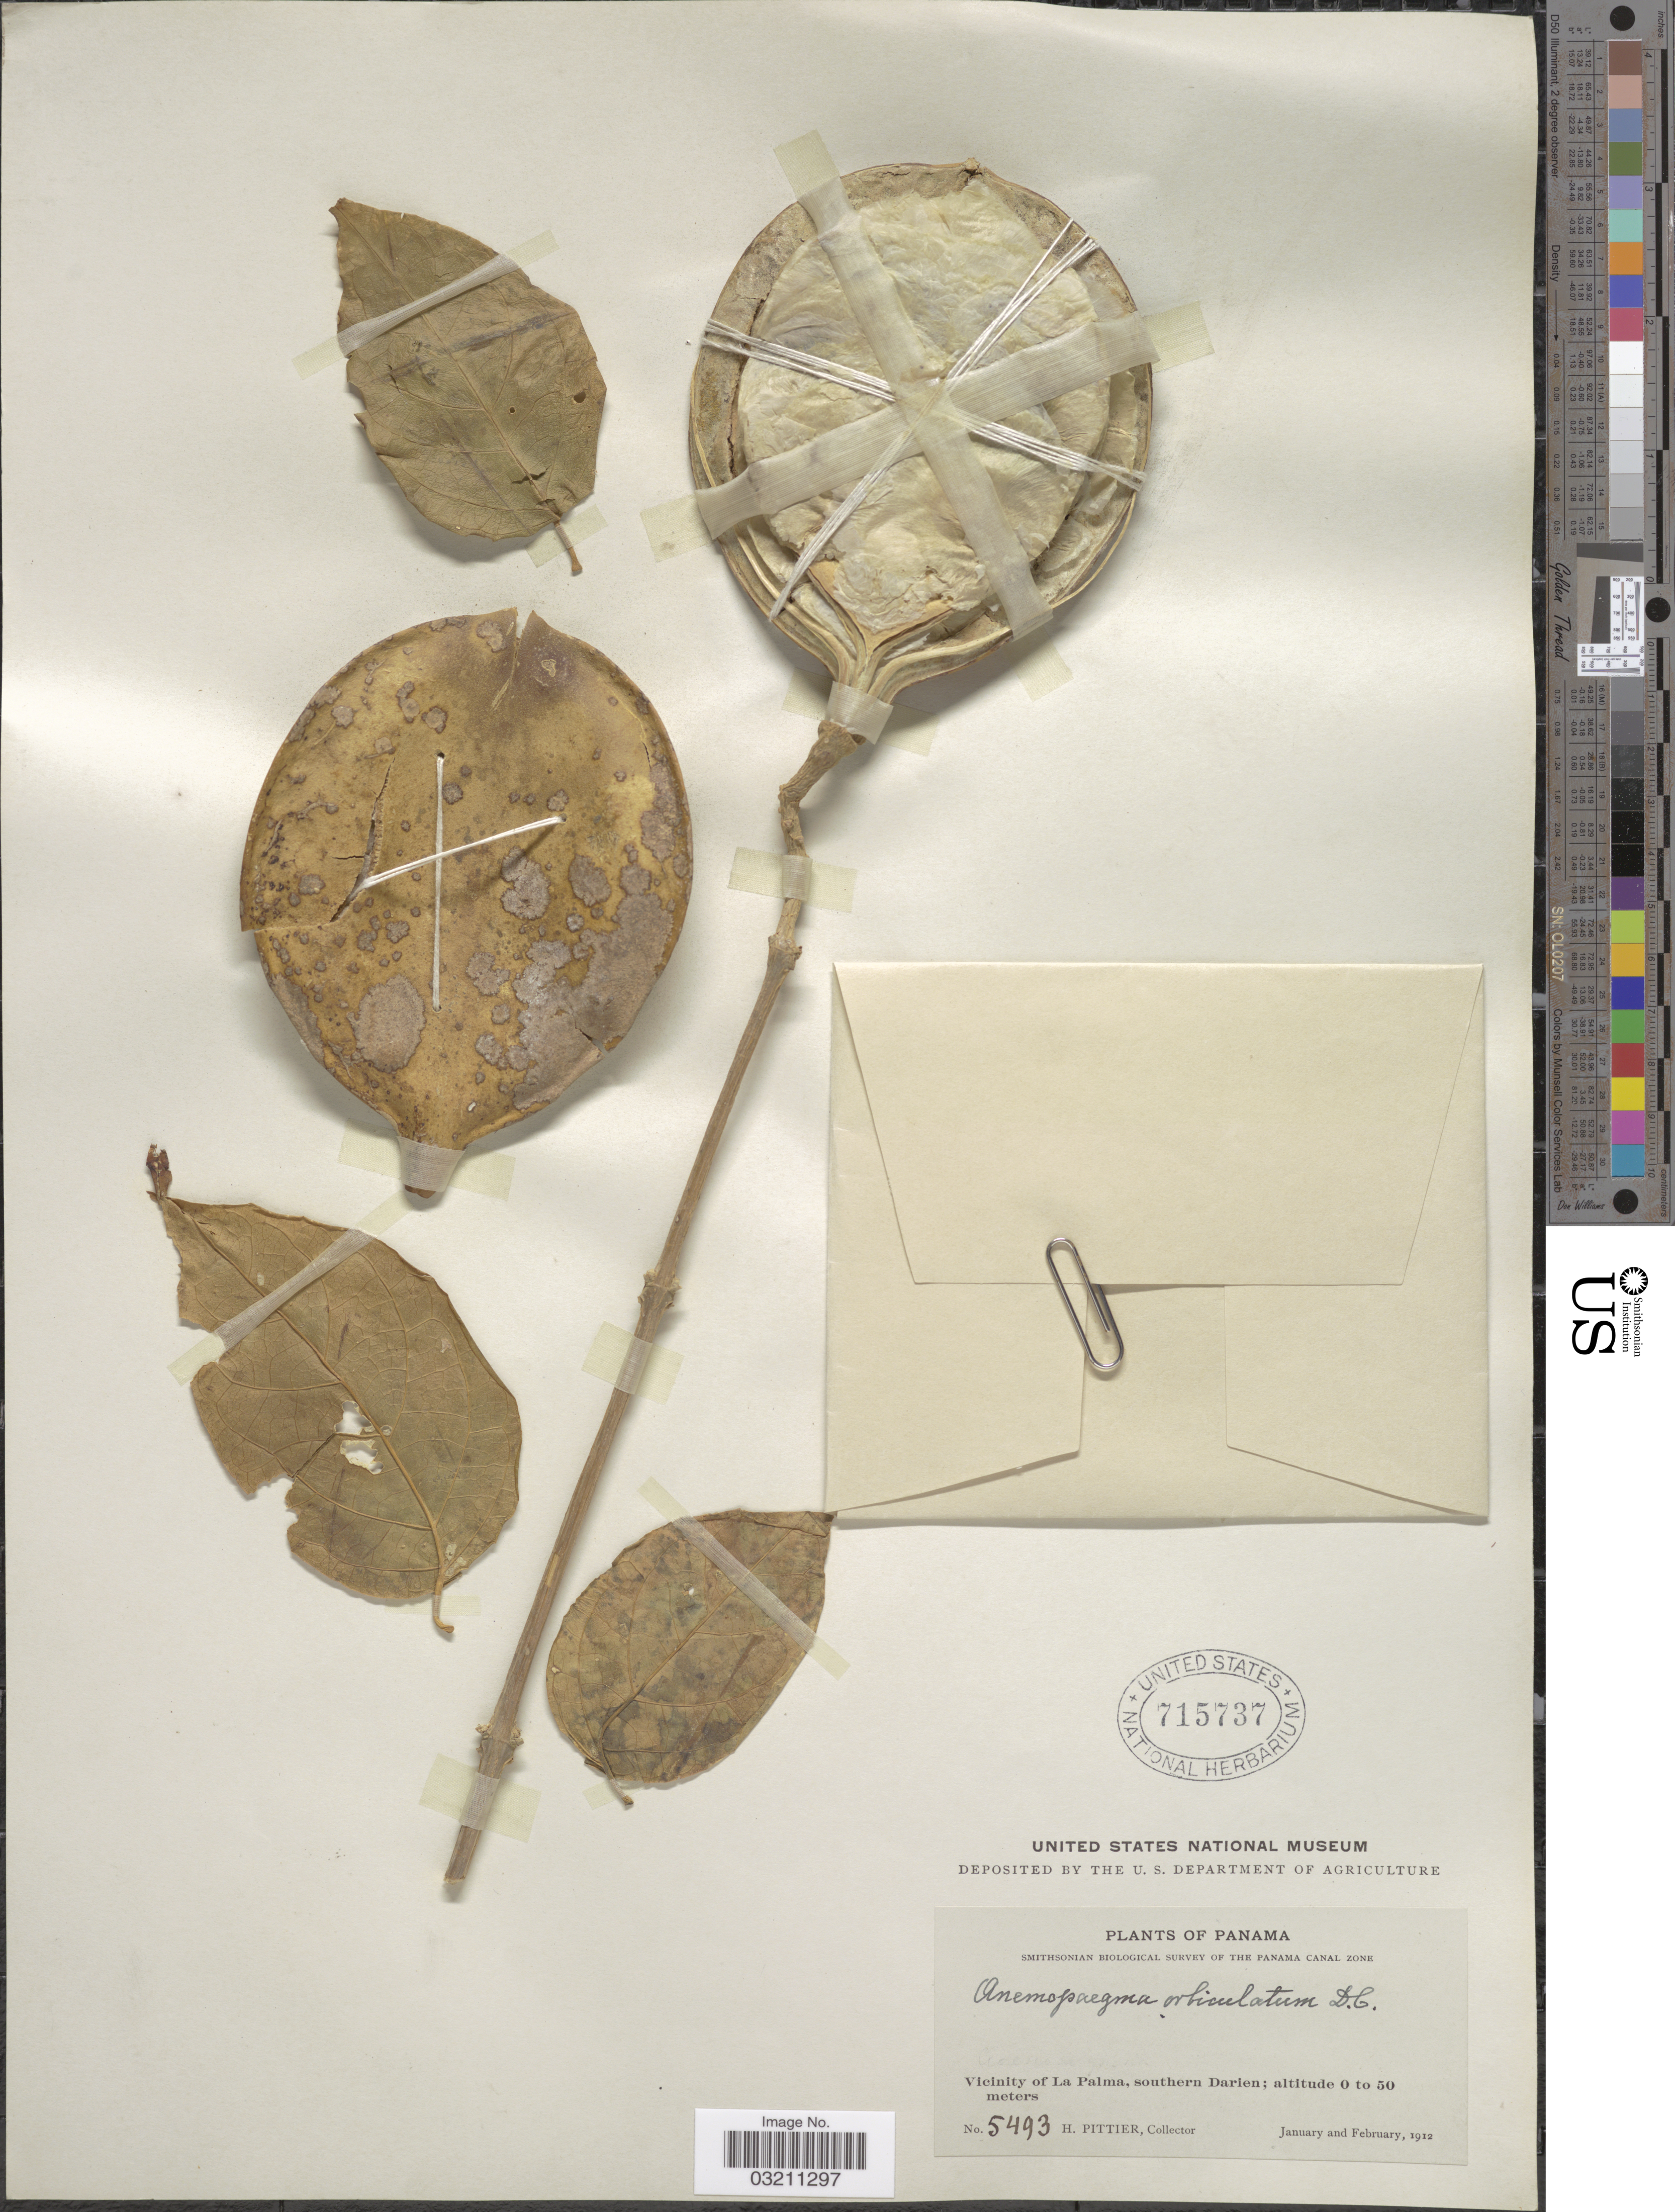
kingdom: Plantae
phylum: Tracheophyta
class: Magnoliopsida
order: Lamiales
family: Bignoniaceae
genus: Amphilophium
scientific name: Amphilophium orbiculatum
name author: (Jacq.) DC.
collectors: H. F. Pittier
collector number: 5493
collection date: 1912-01/1912-02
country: Panama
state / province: Darién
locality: Vicinity of La Palma, southern Darien. Canal Zone.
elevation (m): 0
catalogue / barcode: US 715737